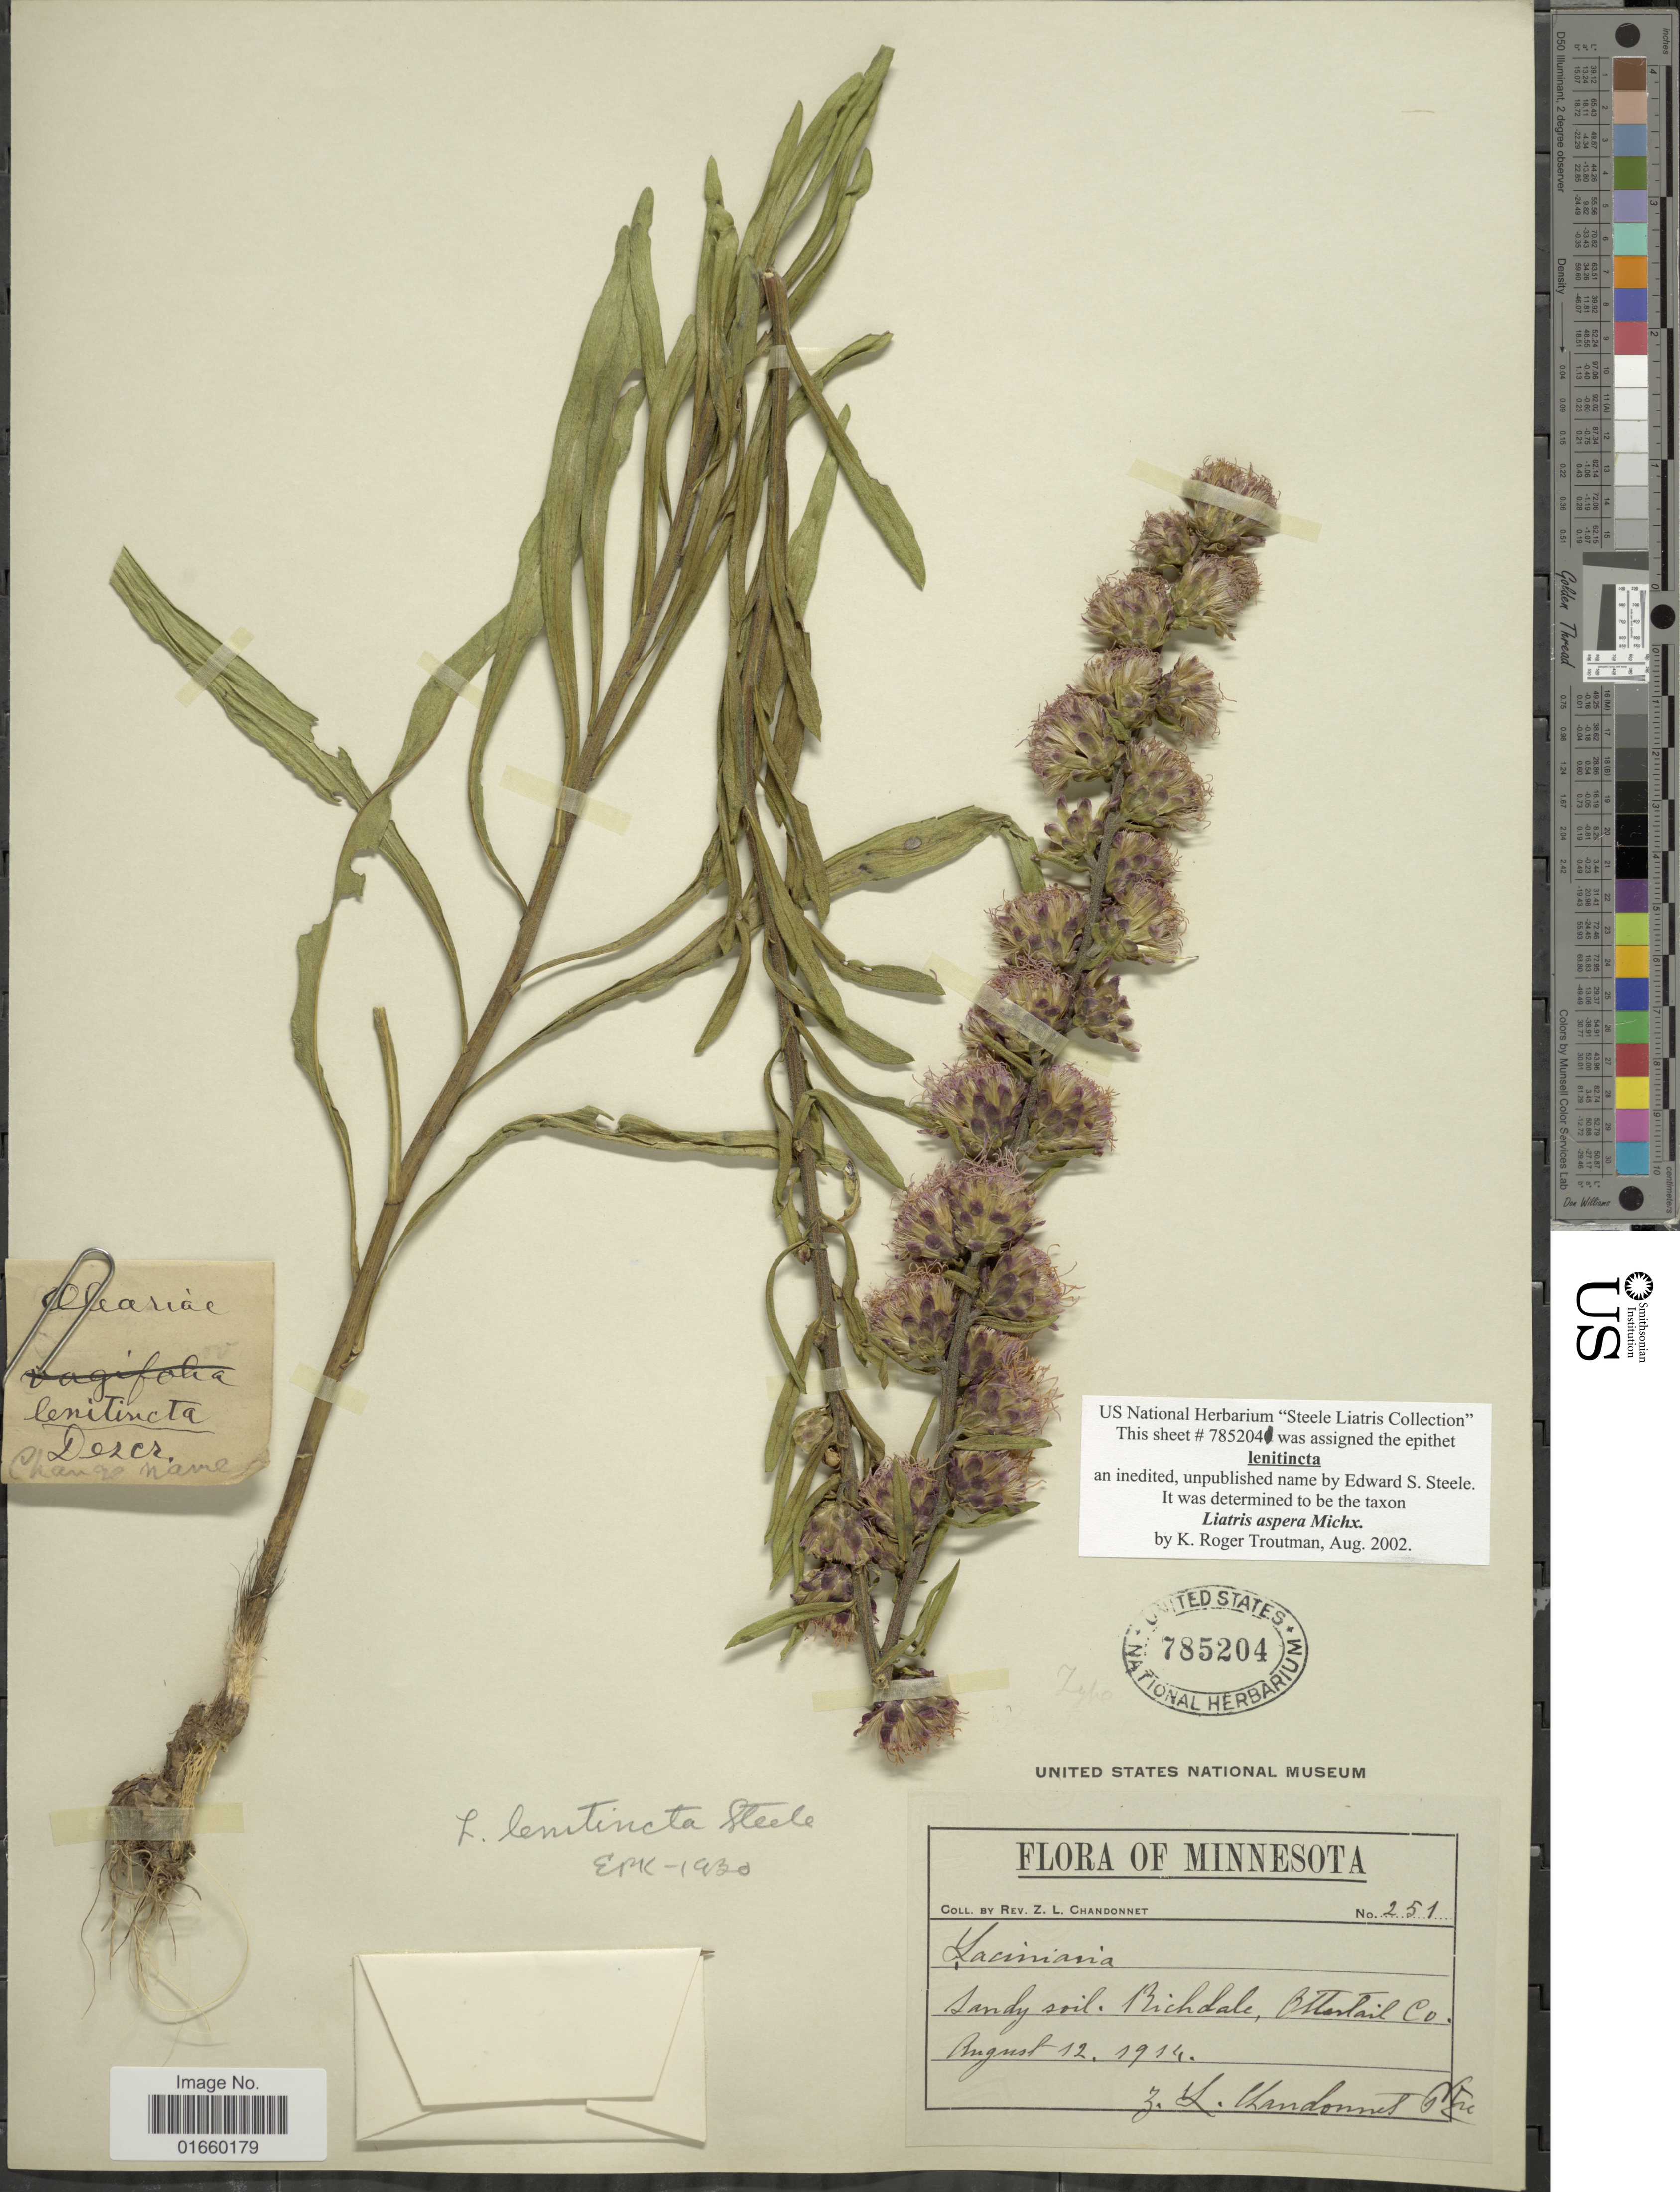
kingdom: Plantae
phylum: Tracheophyta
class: Magnoliopsida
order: Asterales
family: Asteraceae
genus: Liatris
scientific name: Liatris aspera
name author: Michx.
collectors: Z. Chandonnet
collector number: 251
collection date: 1914-08-12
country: United States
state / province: Minnesota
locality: Sandy soil, Richdale, Otter tail Co.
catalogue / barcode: US 785204